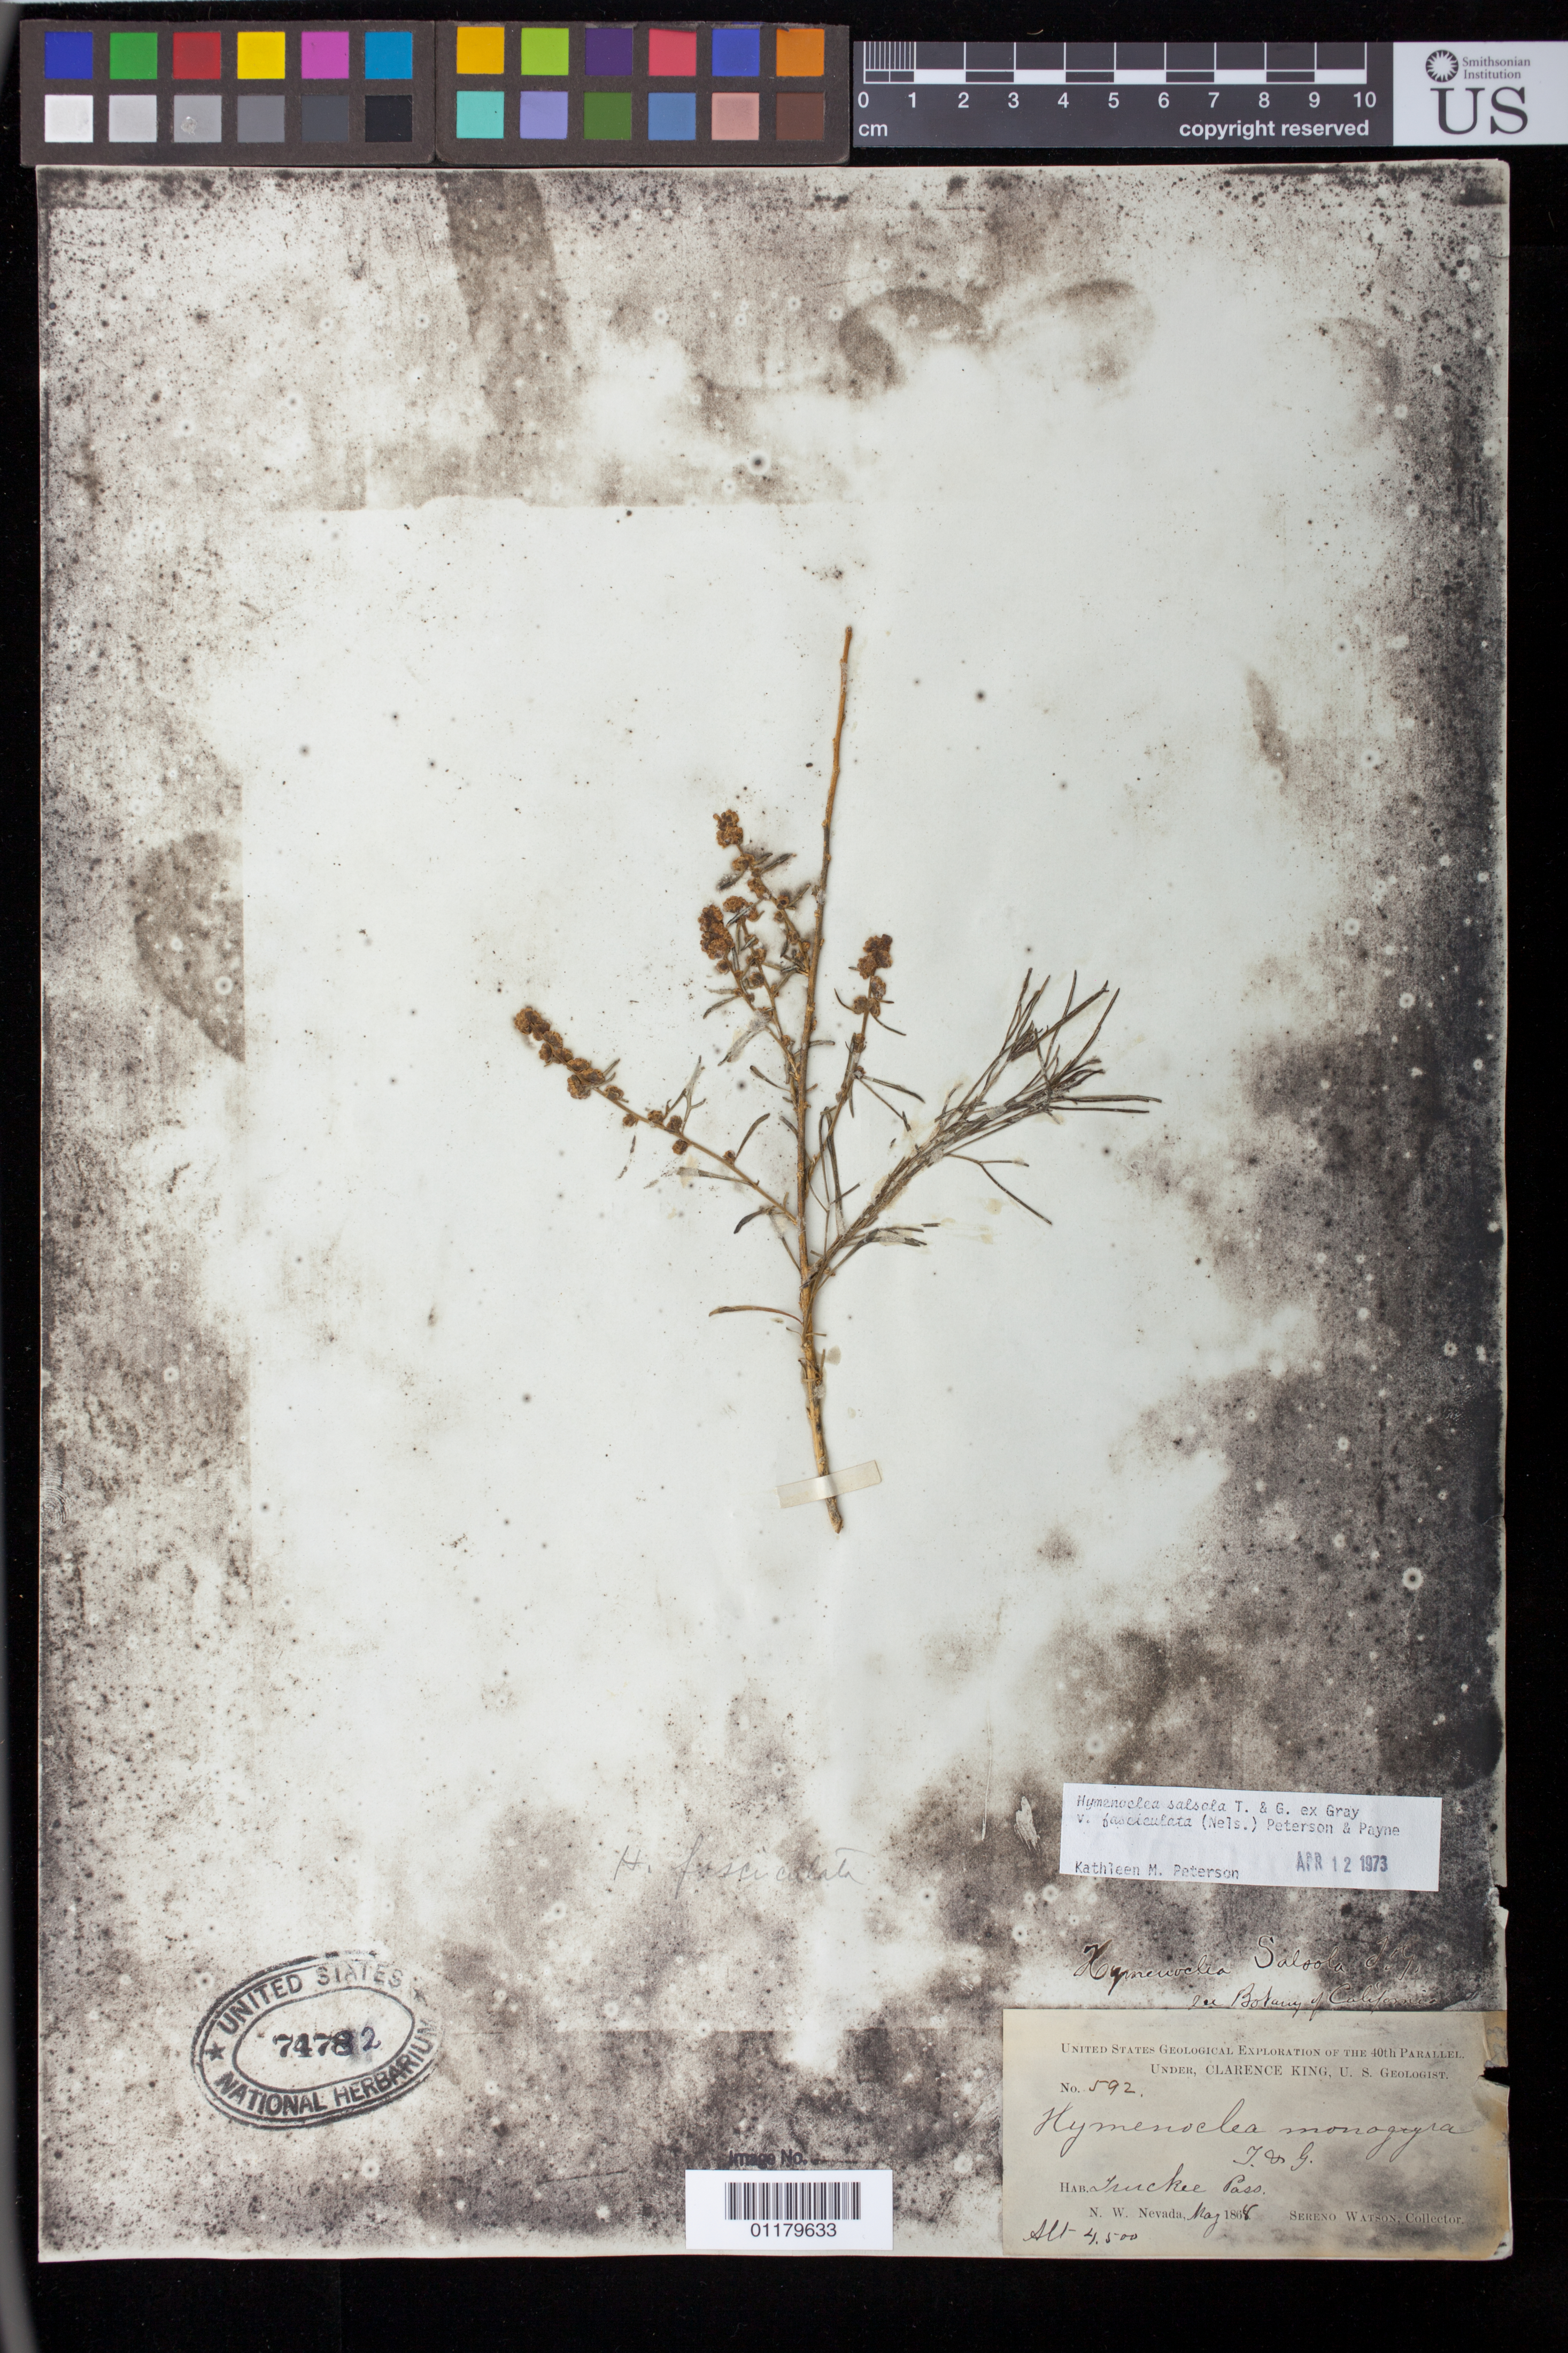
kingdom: Plantae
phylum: Tracheophyta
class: Magnoliopsida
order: Asterales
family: Asteraceae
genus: Hymenoclea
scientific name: Hymenoclea salsola var. fasciculata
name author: (A. Nelson) K.M. Peterson & W.W.Payne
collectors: S. Watson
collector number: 592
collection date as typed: May 1868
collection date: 1868-05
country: United States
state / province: Nevada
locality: Truckee Pass.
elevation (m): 1372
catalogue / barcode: US 74782